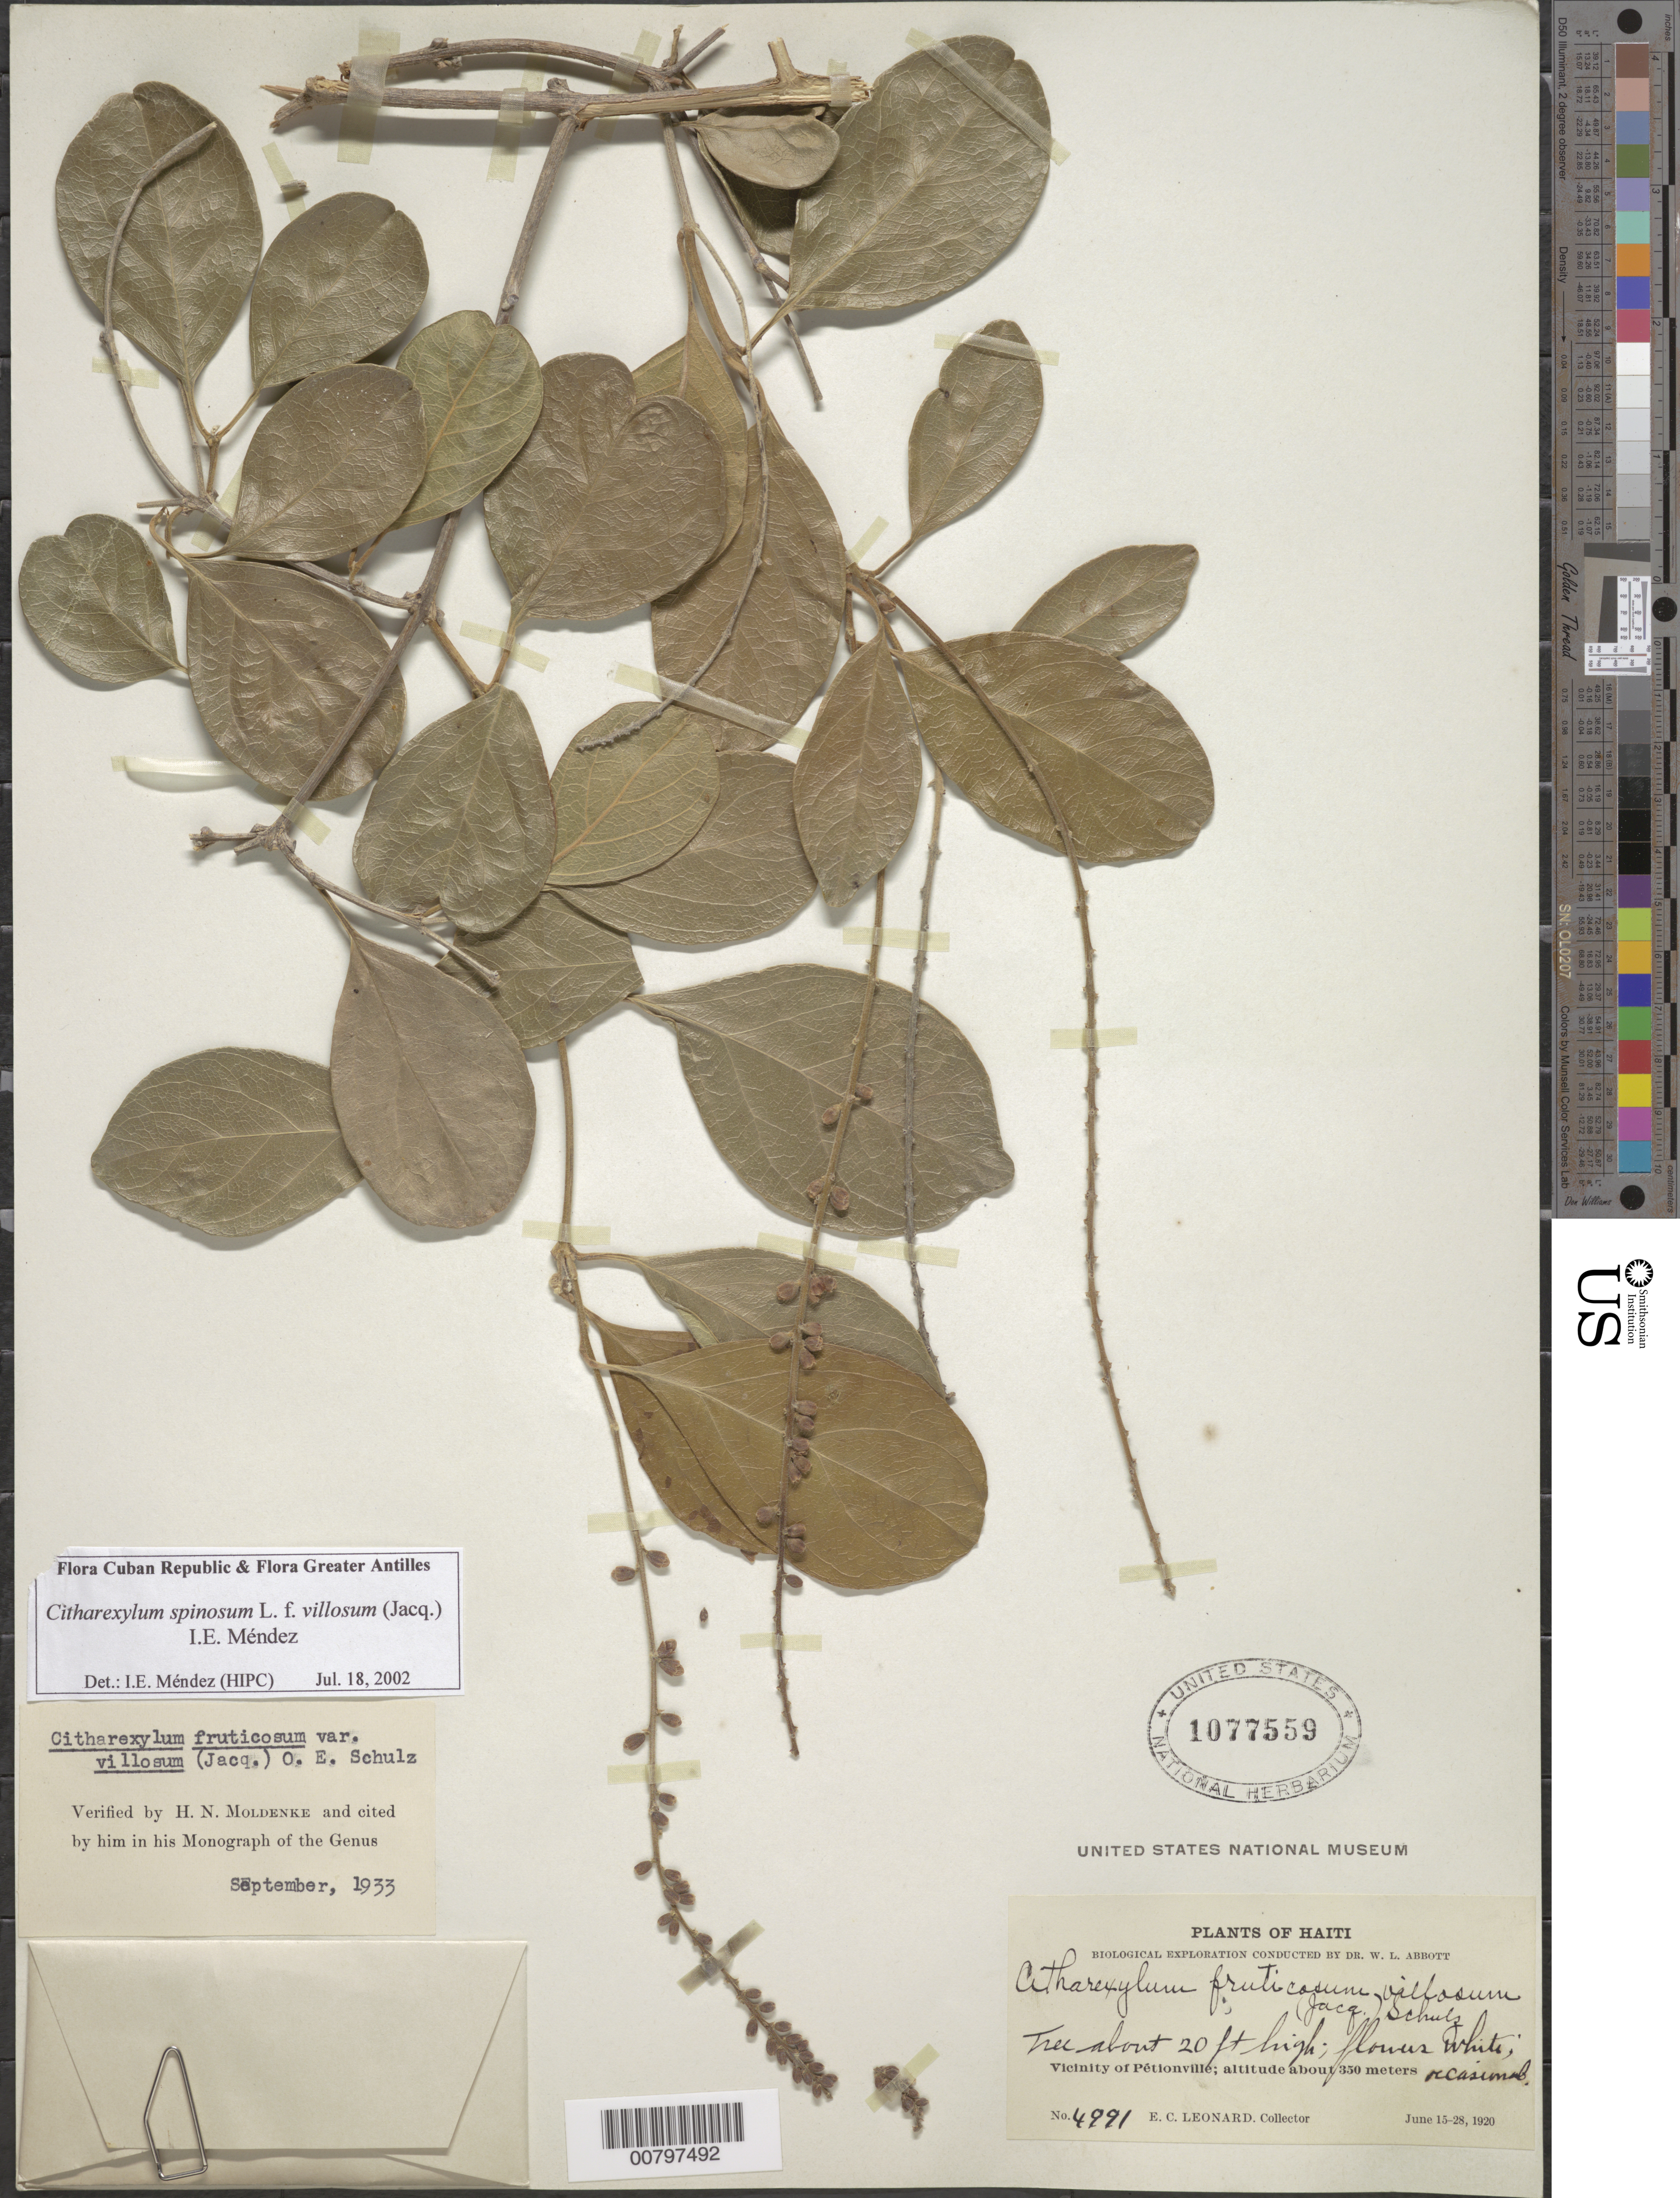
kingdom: Plantae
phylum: Tracheophyta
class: Magnoliopsida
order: Lamiales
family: Verbenaceae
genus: Citharexylum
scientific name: Citharexylum spinosum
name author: L.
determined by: Méndez, Isidro E., (HIPC)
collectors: E. C. Leonard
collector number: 4991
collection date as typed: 15 Jun 1920 to 28 Jun 1920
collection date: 1920-06-15/1920-06-28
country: Haiti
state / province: Ouest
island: Hispaniola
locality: Vicinity of Pétionville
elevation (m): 350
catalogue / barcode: US 1077559